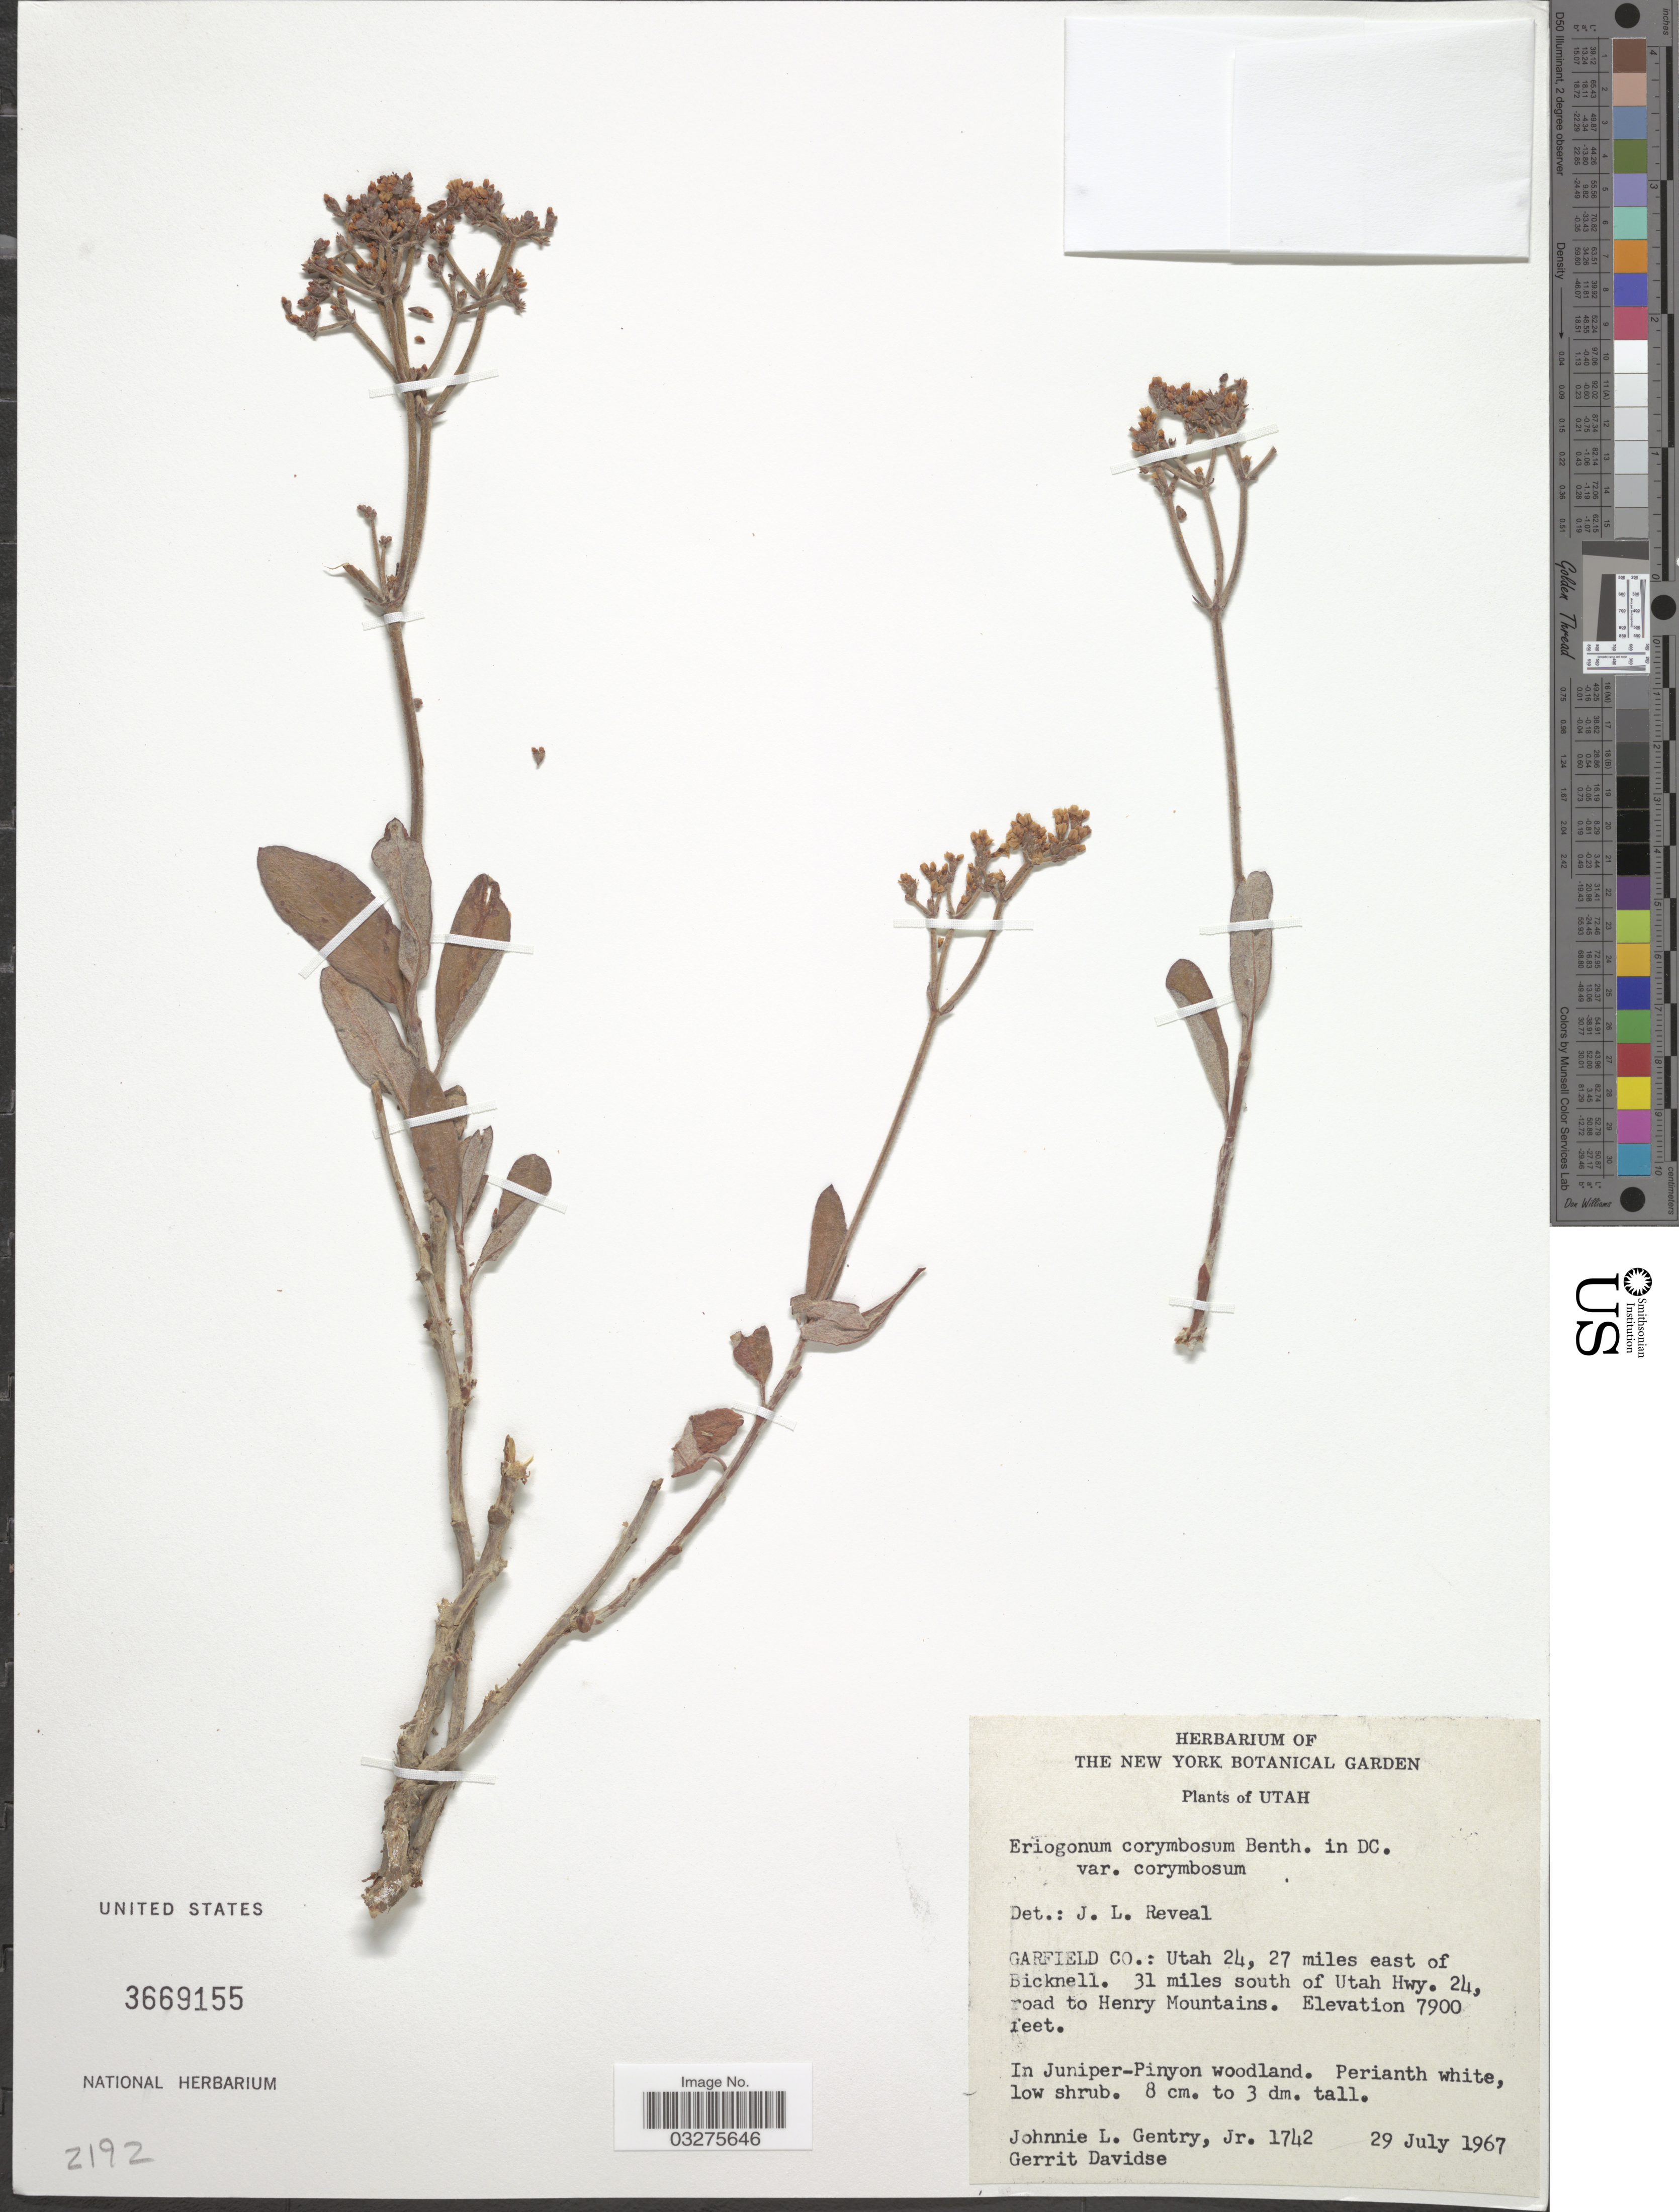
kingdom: Plantae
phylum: Tracheophyta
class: Magnoliopsida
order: Caryophyllales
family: Polygonaceae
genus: Eriogonum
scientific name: Eriogonum corymbosum var. corymbosum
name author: Benth.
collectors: J. L. Gentry & G. Davidse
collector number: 1742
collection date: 1967-07-29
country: United States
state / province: Utah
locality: Garfield Co.: Utah 24, 27 miles east of Bicknell. 31 miles south of Hwy. 24, road to Henry Mountains.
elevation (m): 2408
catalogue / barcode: US 3669155